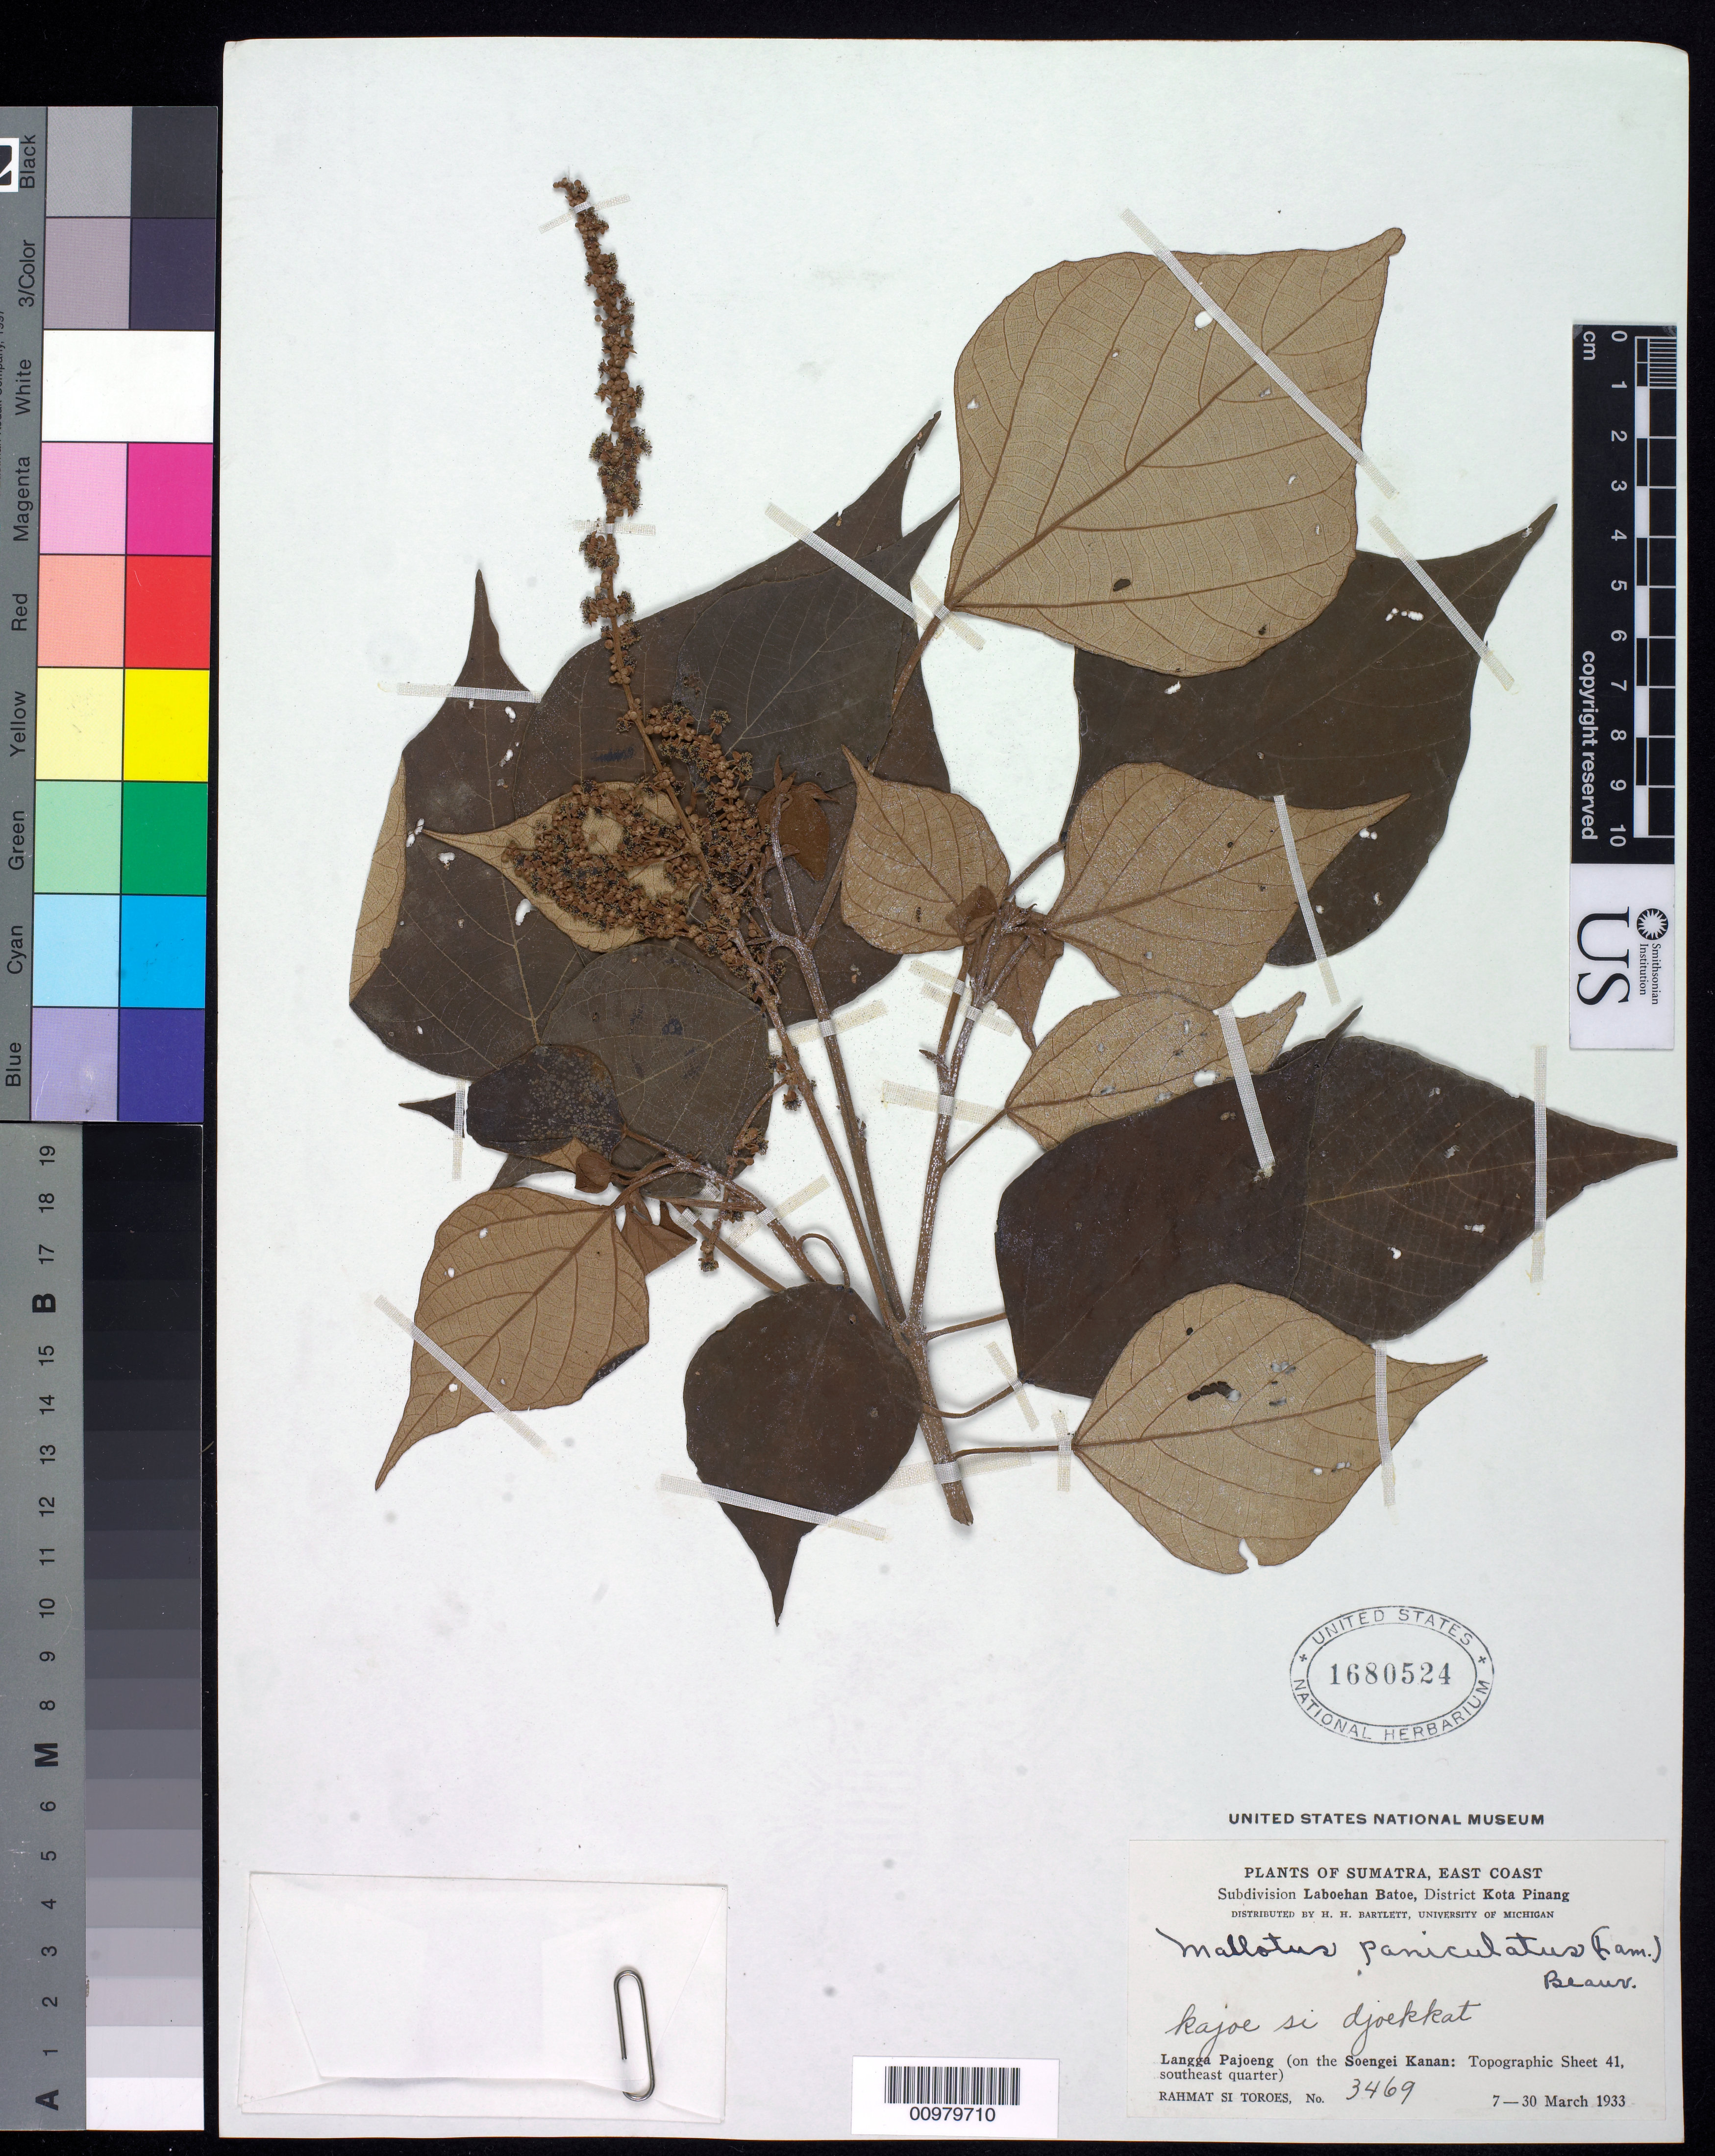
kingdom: Plantae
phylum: Tracheophyta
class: Magnoliopsida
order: Malpighiales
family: Euphorbiaceae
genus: Mallotus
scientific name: Mallotus paniculatus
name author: (Lam.) Müll. Arg.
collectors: Rahmat Si Boeea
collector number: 3469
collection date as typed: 07 Mar 1933 to 30 Mar 1933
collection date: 1933-03-07/1933-03-30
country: Indonesia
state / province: Sumatra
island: Sumatra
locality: District Kota Pinang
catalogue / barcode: US 1680524